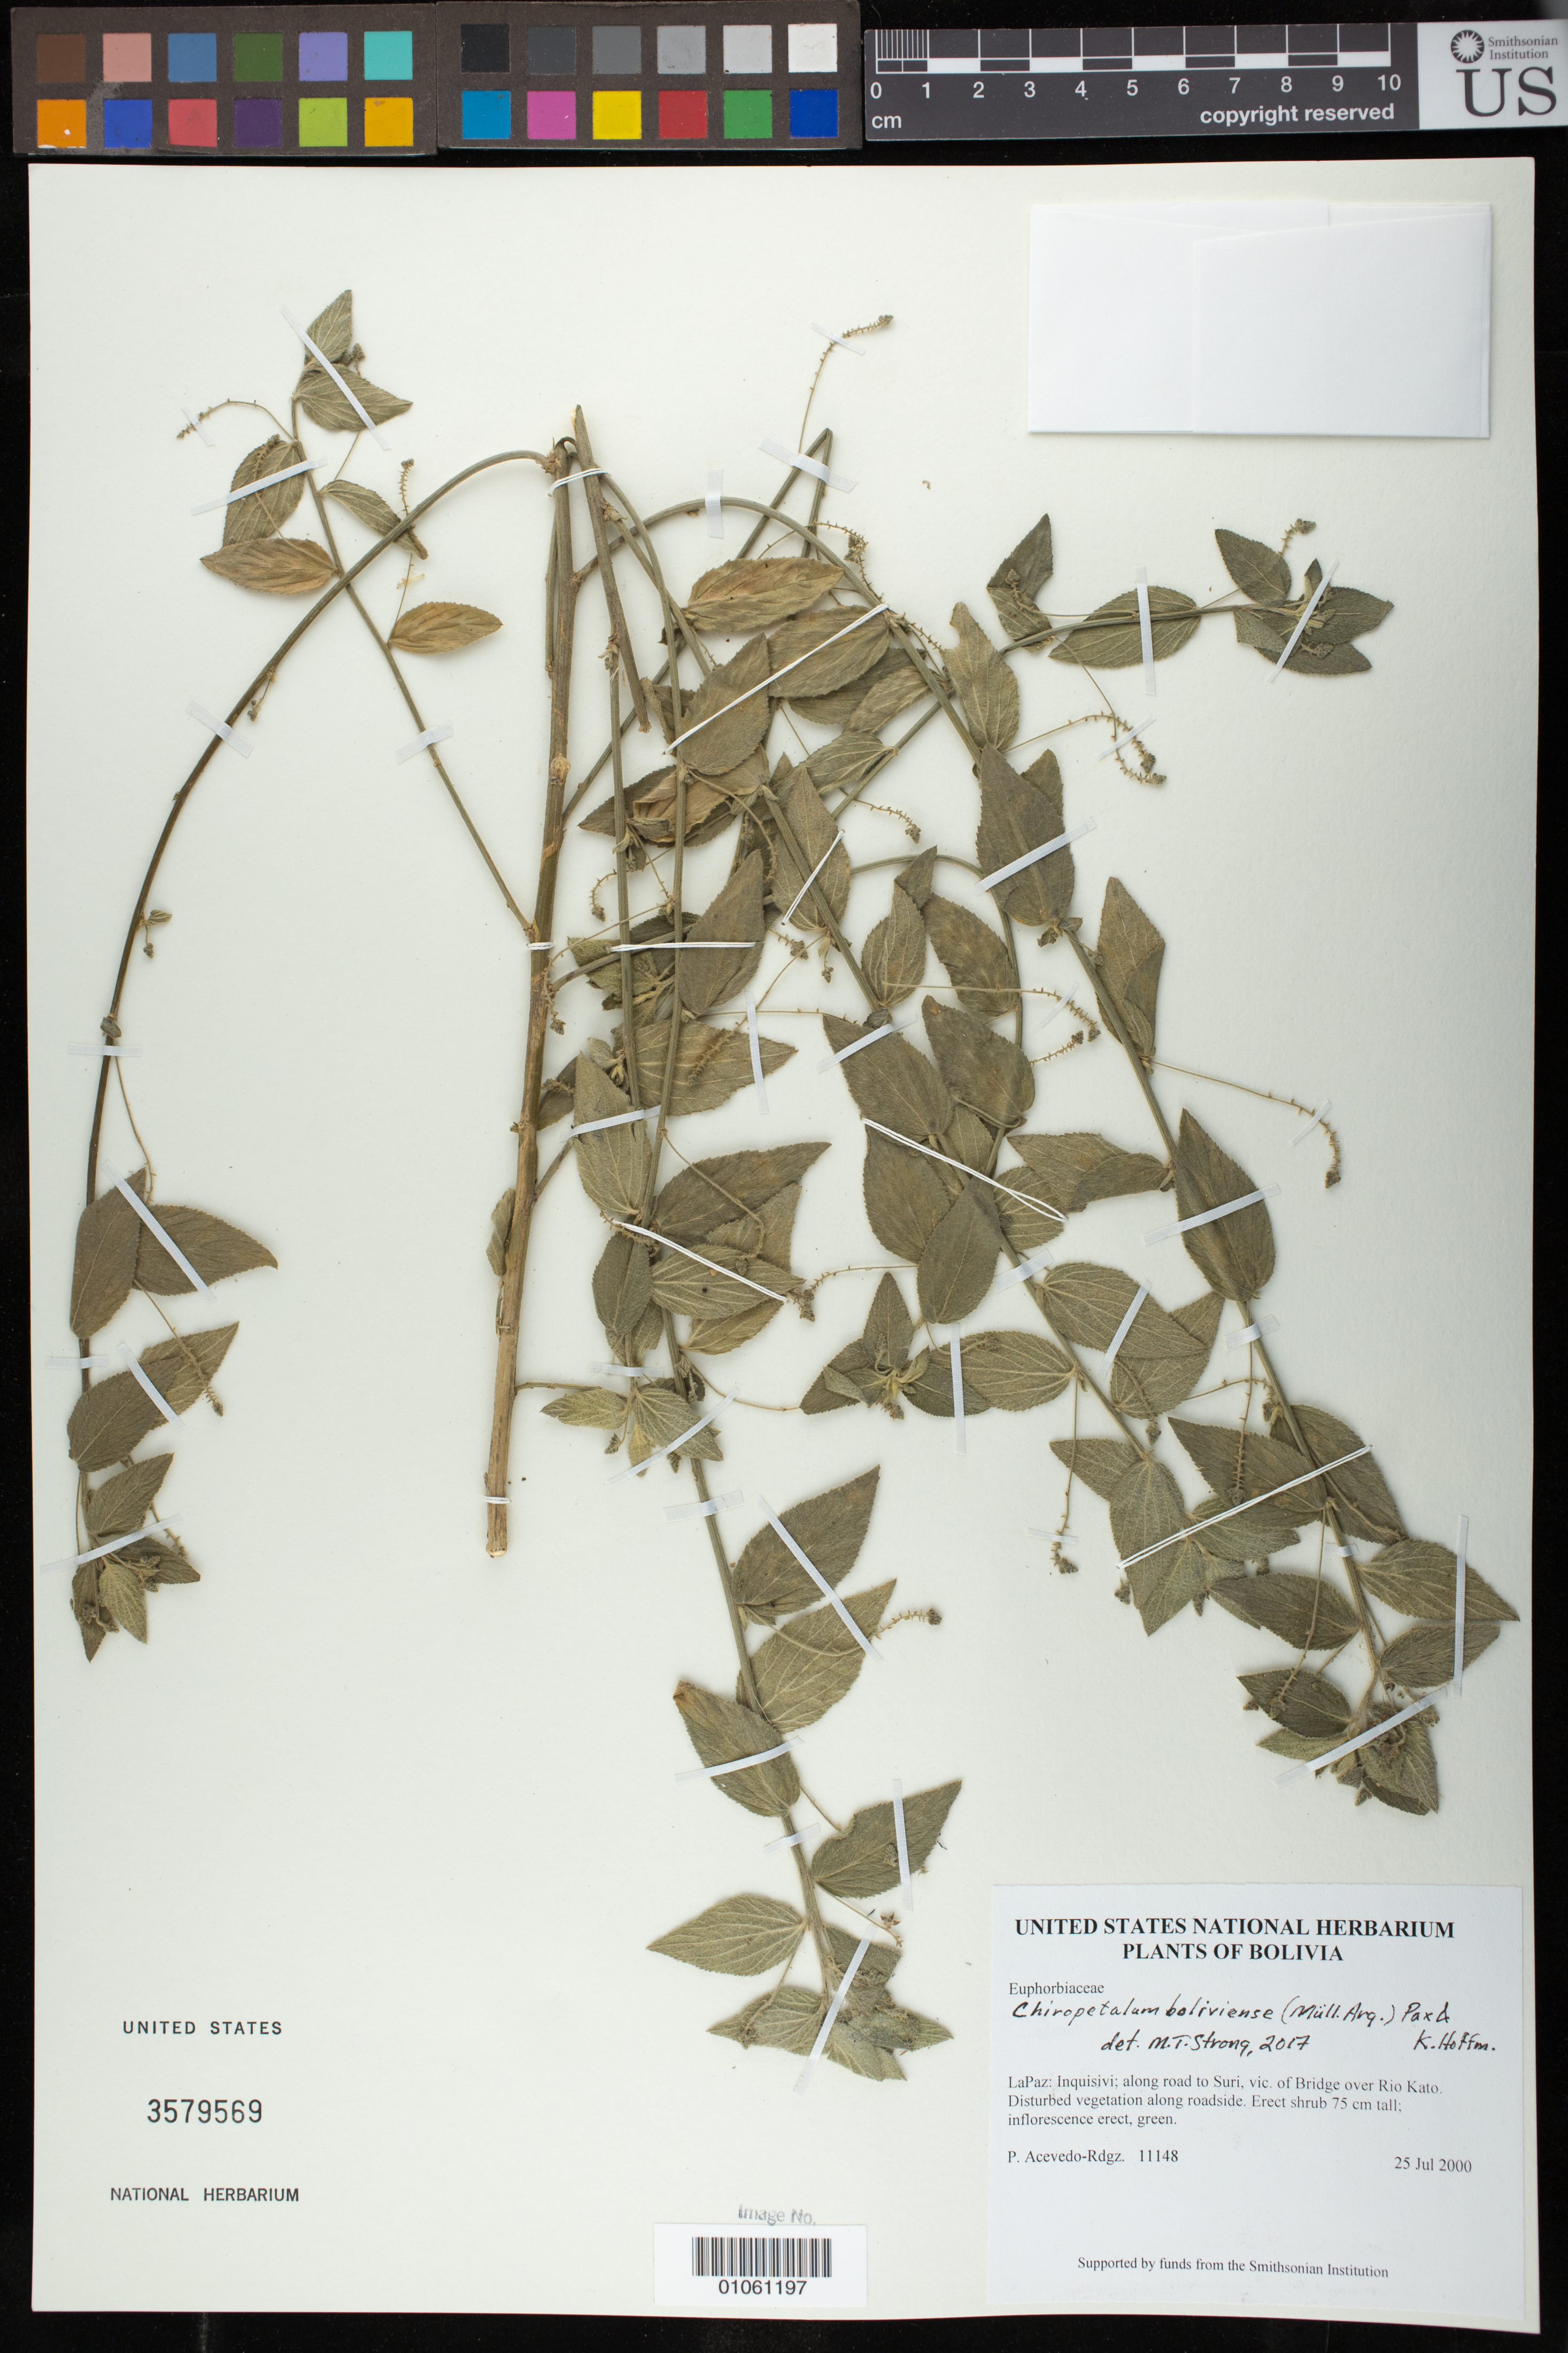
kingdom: Plantae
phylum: Tracheophyta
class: Magnoliopsida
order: Malpighiales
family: Euphorbiaceae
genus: Chiropetalum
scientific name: Chiropetalum boliviense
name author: (Müll. Arg.) Pax & K. Hoffm.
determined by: Strong, M. T., (US), Smithsonian Institution - National Museum of Natural History (UNITED STATES)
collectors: P. Acevedo-Rodr.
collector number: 11148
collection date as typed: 25 Jul 2000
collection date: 2000-07-25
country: Bolivia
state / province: La Paz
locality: LaPaz: Inquisivi; along road to Suri, vic. of Bridge over Rio Kato.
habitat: Disturbed vegetation along roadside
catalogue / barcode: US 3579569